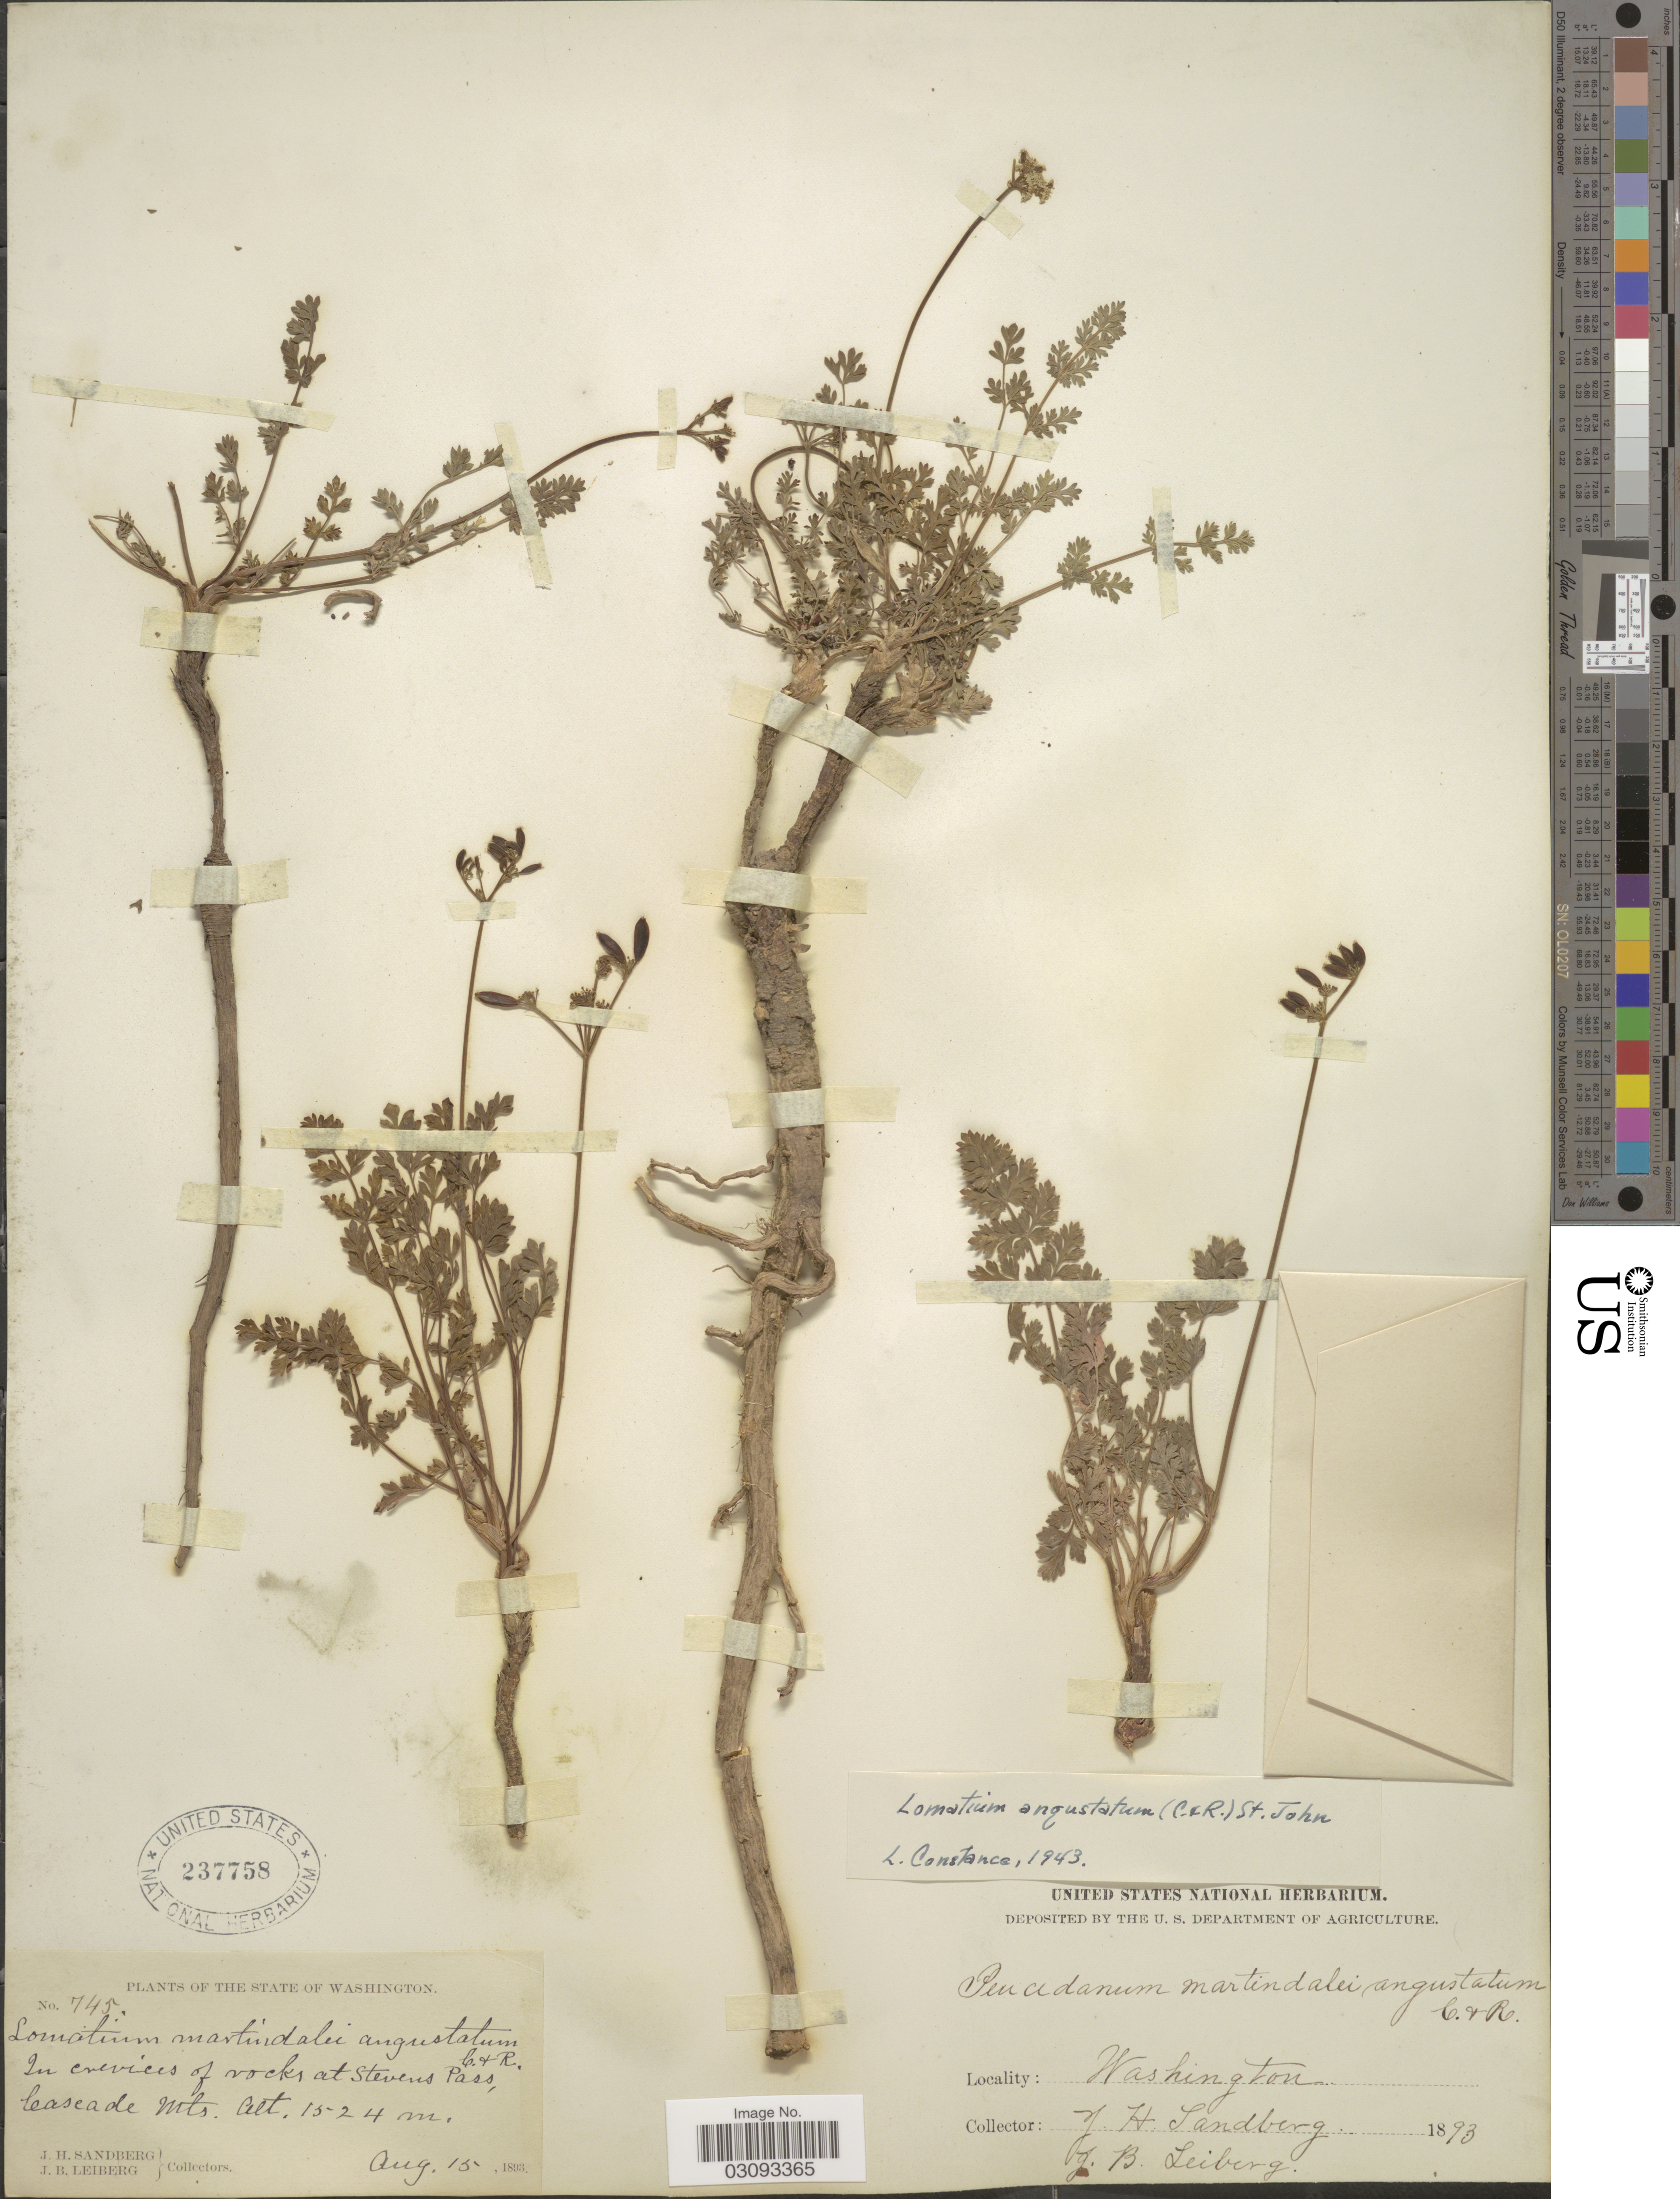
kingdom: Plantae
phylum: Tracheophyta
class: Magnoliopsida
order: Apiales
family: Apiaceae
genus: Lomatium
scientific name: Lomatium angustatum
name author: (J.M. Coult. & Rose) H. St. John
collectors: J. H. Sandberg & J. B. Leiberg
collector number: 745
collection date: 1893-08-15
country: United States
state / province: Washington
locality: In crevices of rocks at Stevens Pass, Cascade Mts.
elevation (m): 1524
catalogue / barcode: US 237758